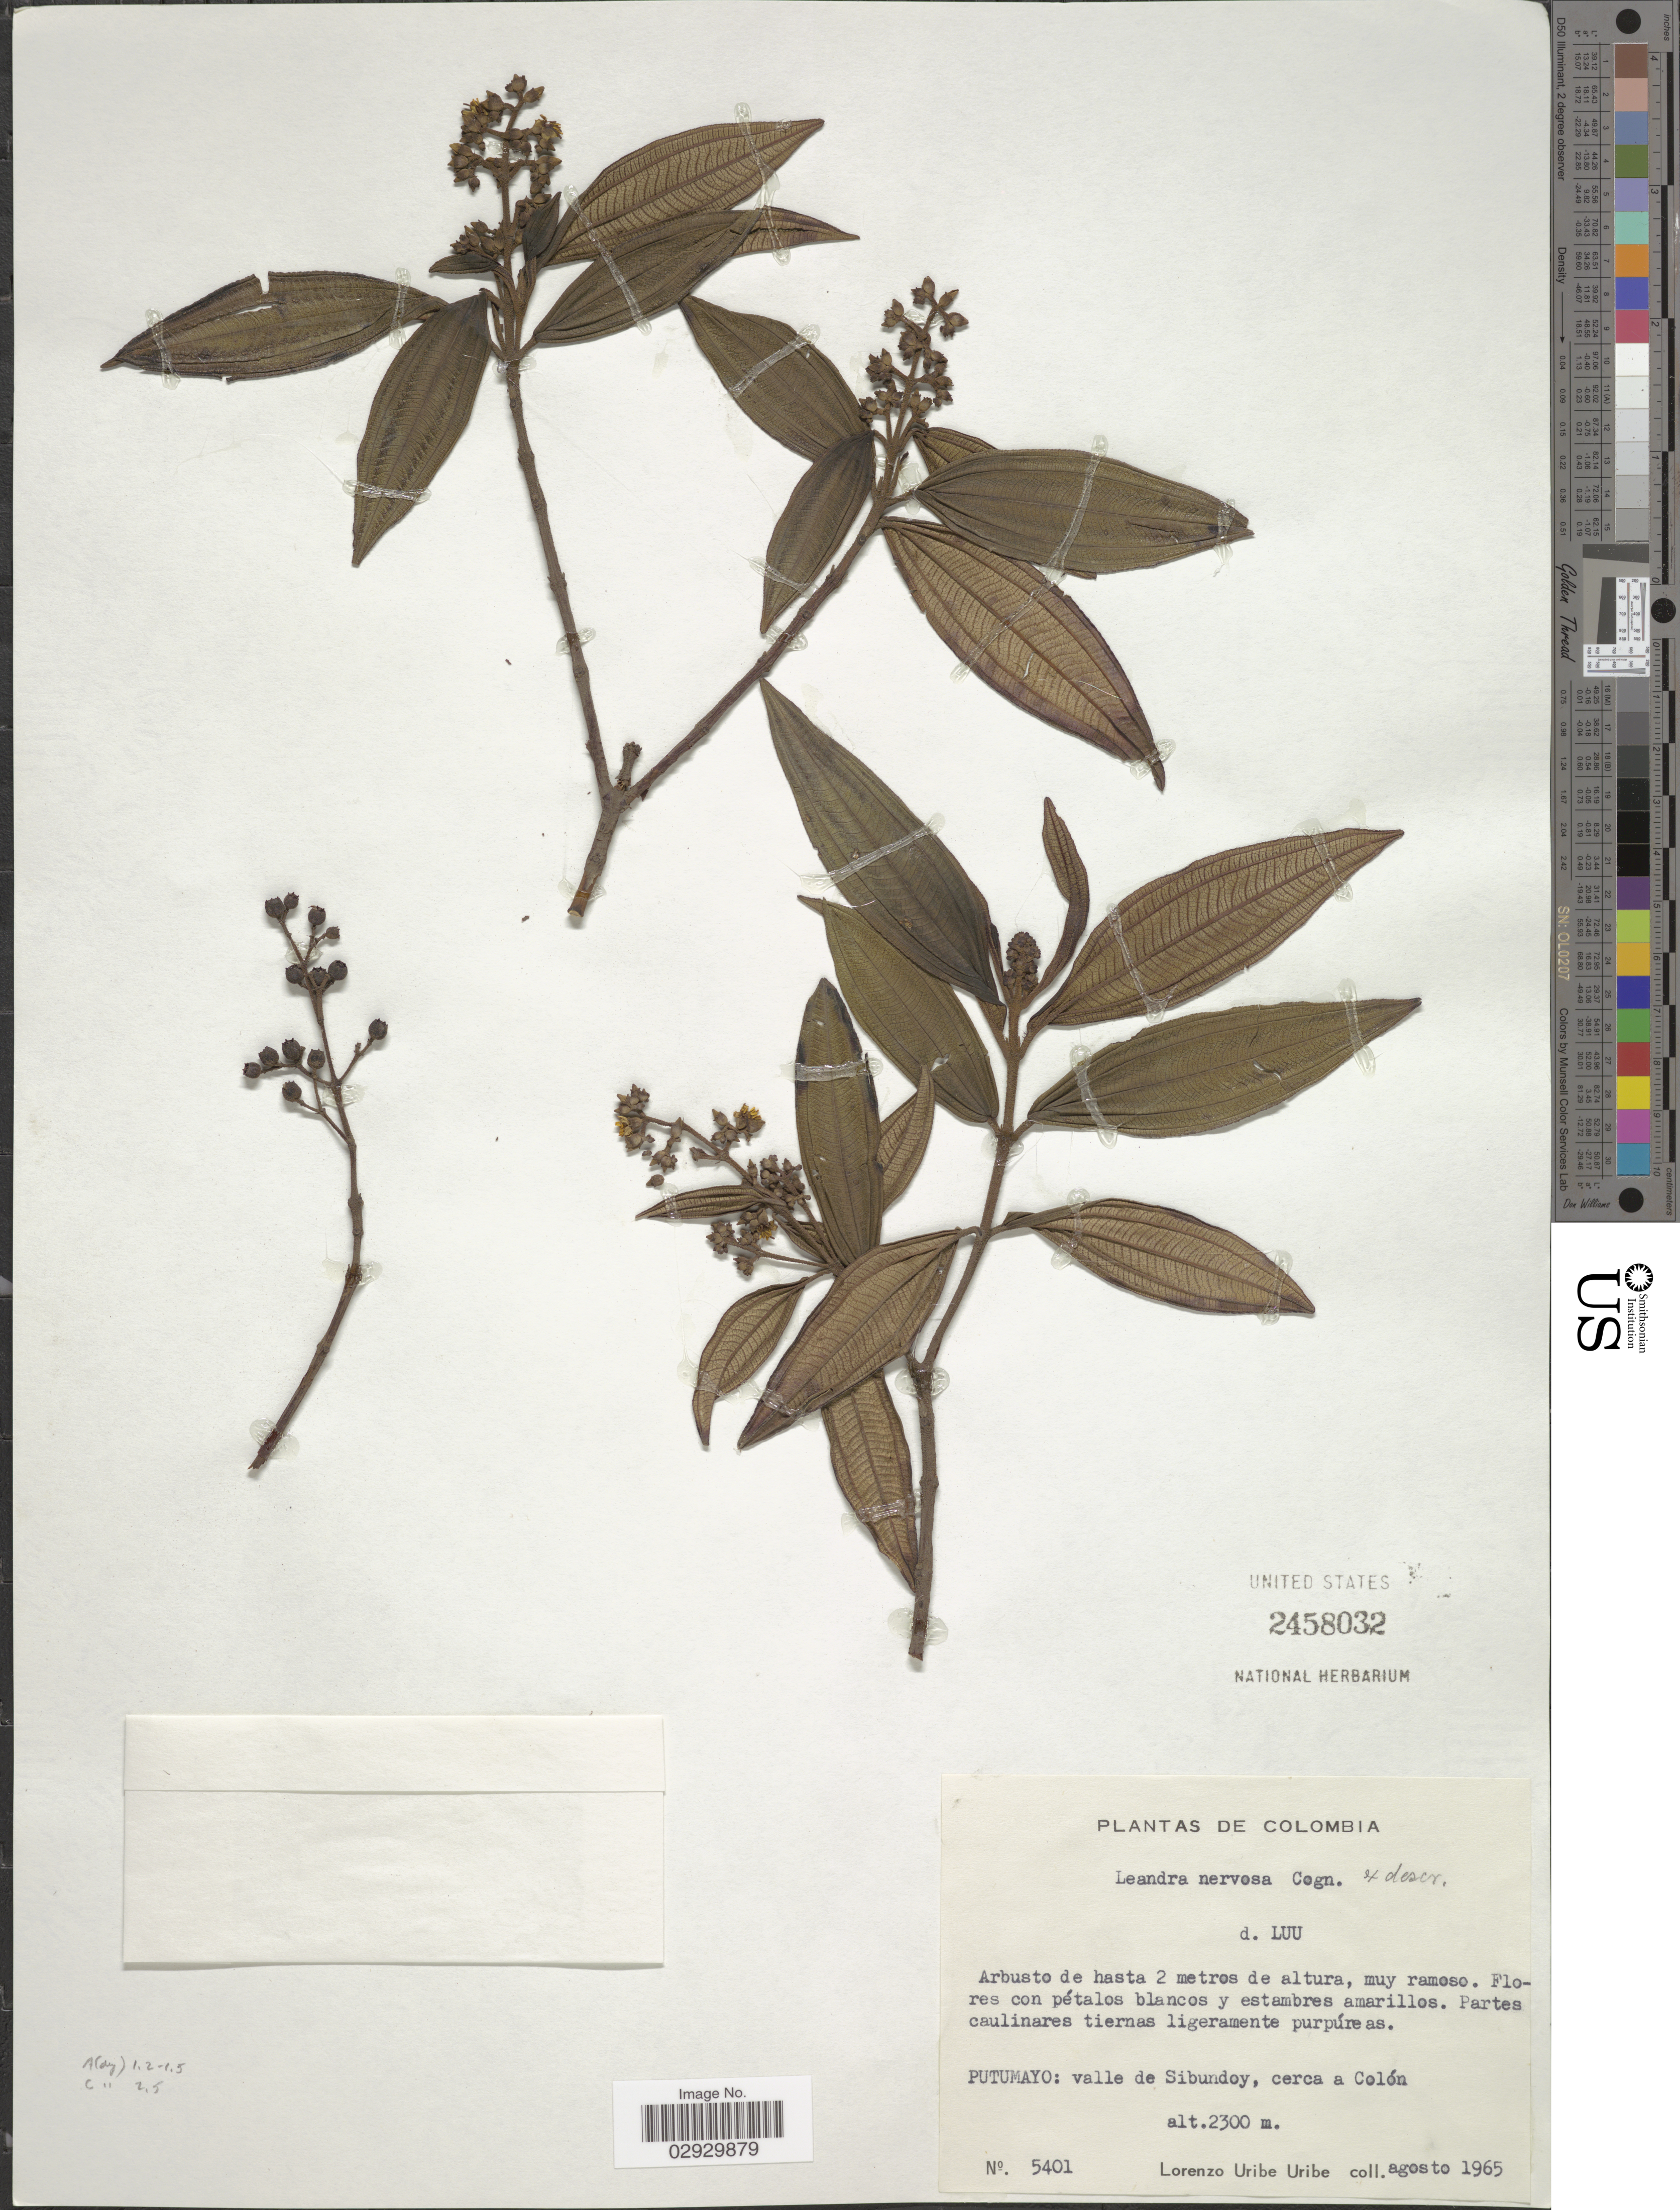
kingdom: Plantae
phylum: Tracheophyta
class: Magnoliopsida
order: Myrtales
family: Melastomataceae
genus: Leandra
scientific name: Leandra nervosa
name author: (Naudin) Cogn.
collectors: L. Uribe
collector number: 5401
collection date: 1965-08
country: Colombia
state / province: Putumayo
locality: Valle de Sibundoy, cerca a Colón.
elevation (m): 2300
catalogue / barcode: US 2458032